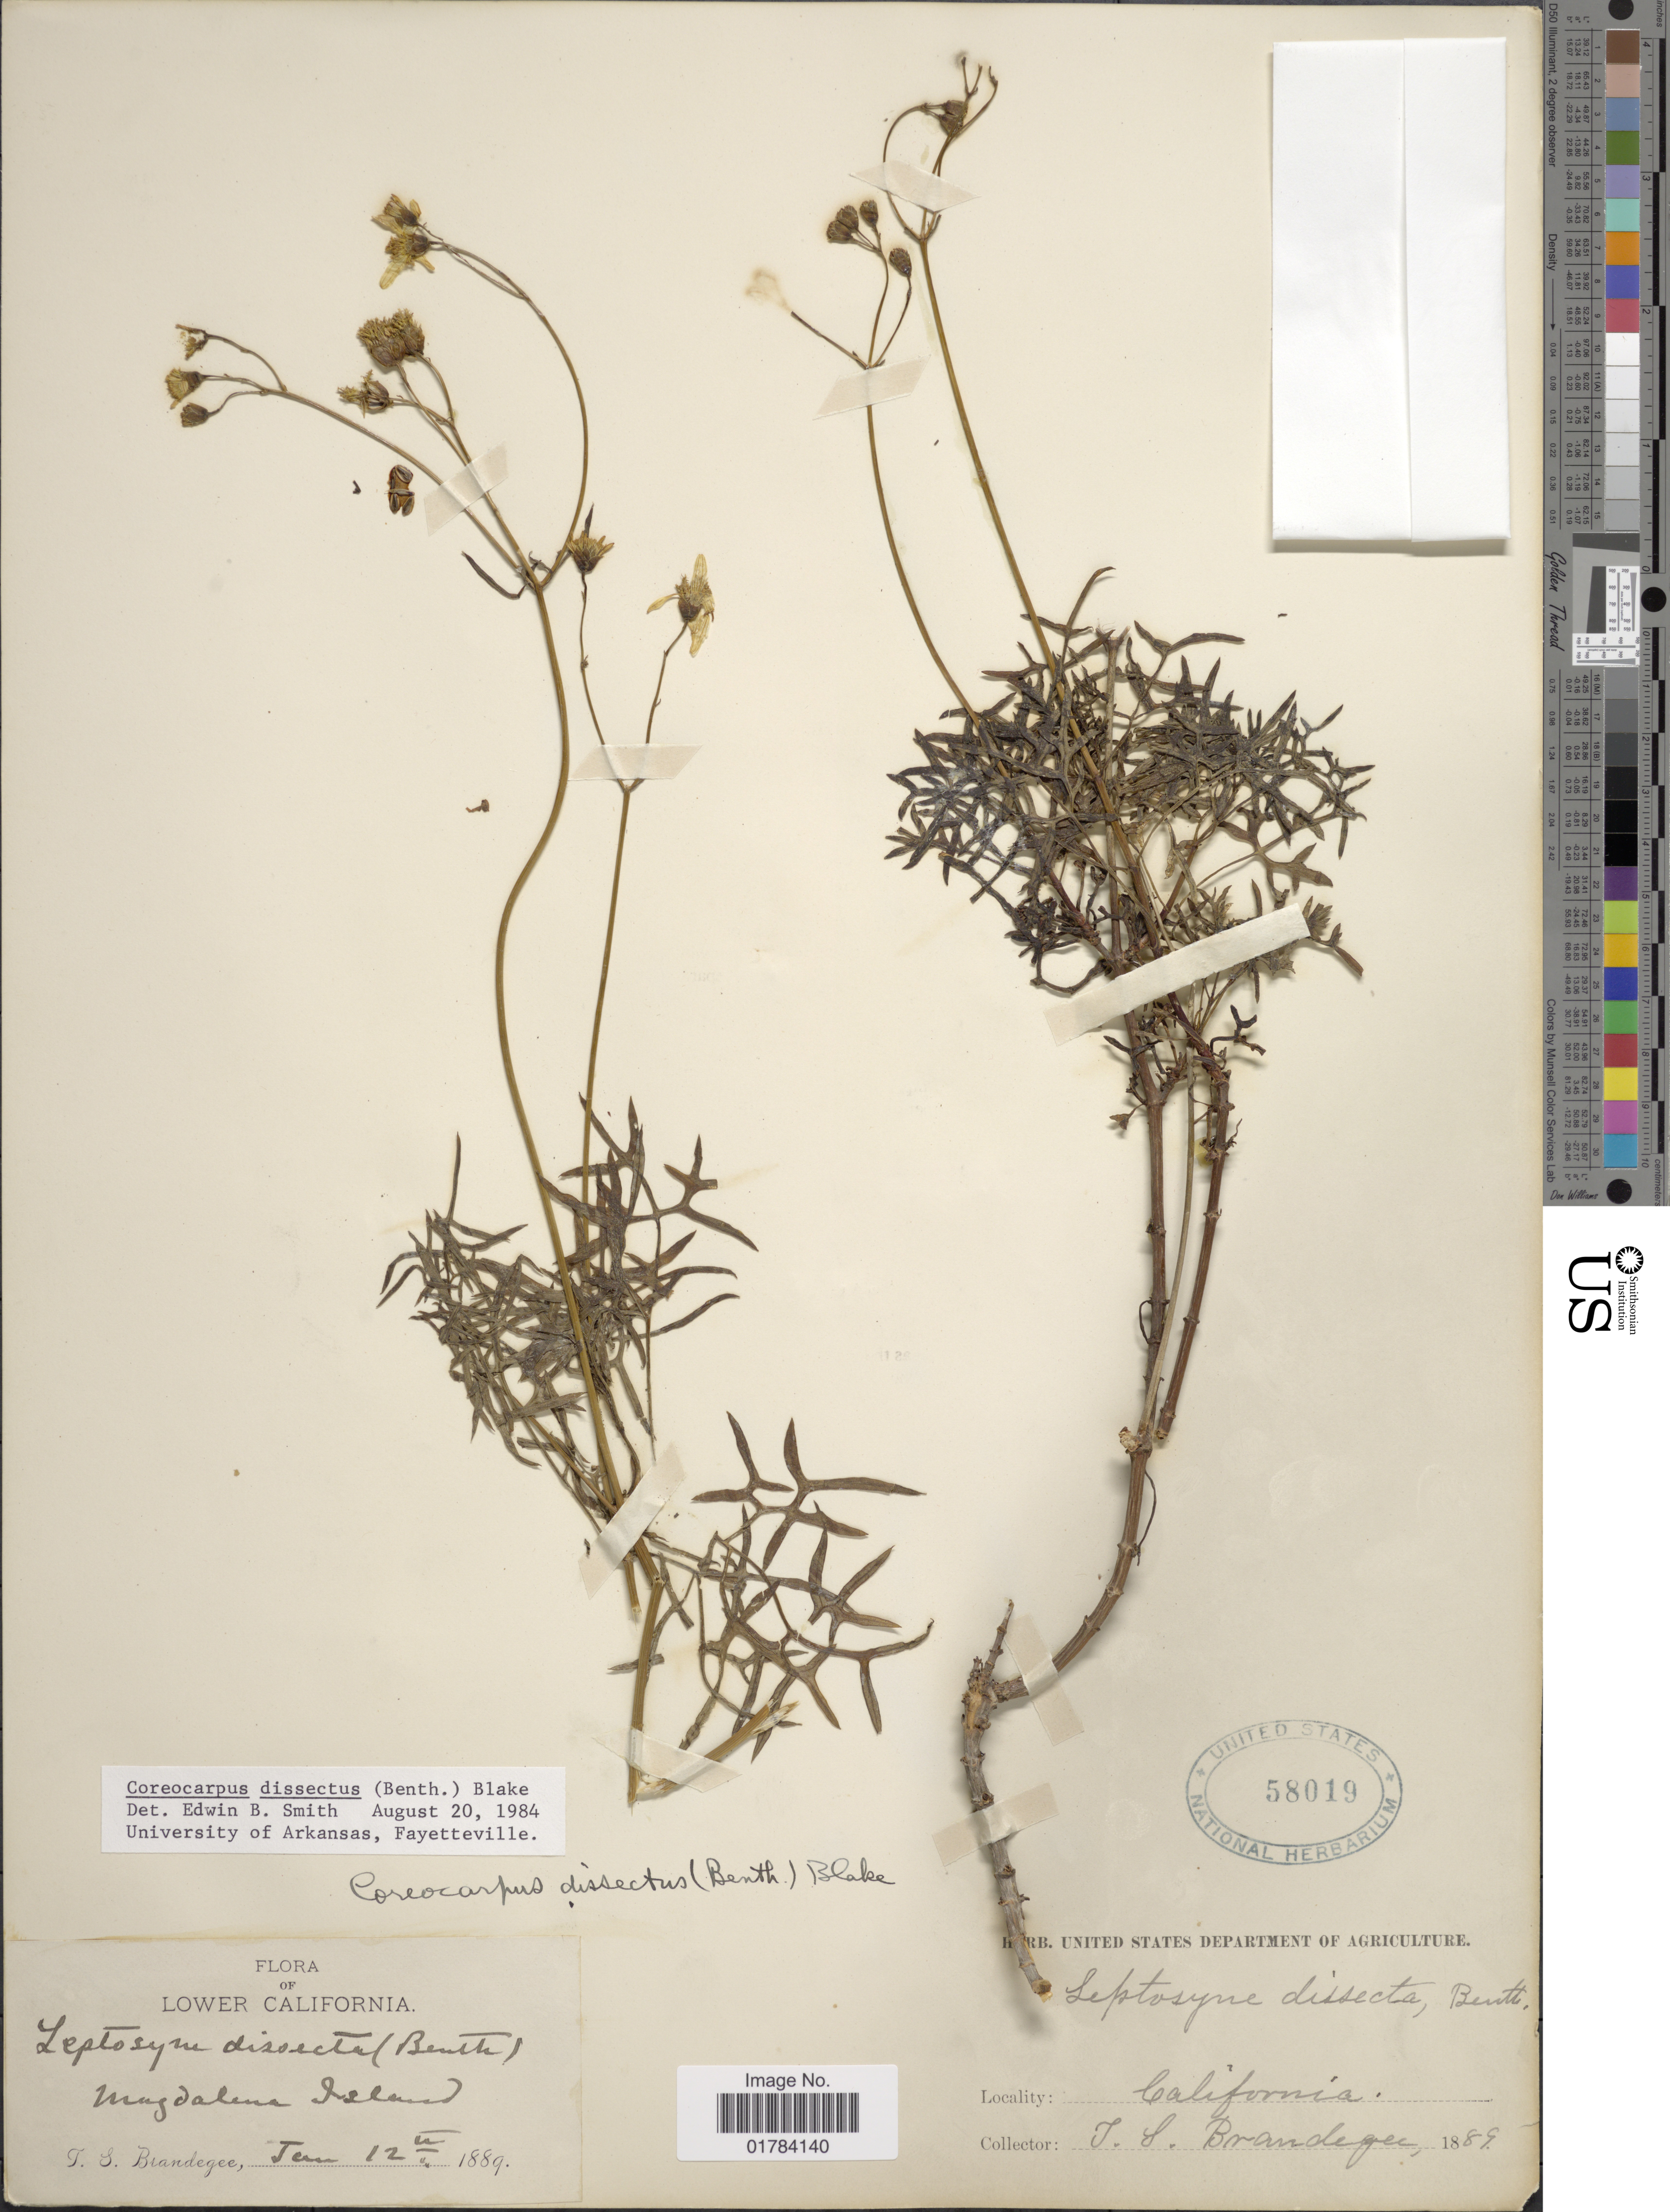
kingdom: Plantae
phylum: Tracheophyta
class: Magnoliopsida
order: Asterales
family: Asteraceae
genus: Coreocarpus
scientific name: Coreocarpus dissectus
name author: (Benth.) S.F. Blake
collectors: T. S. Brandegee (herbarium)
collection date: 1889-12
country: Mexico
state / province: Baja California Sur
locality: Lower California, Magdalena Island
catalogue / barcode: US 58019